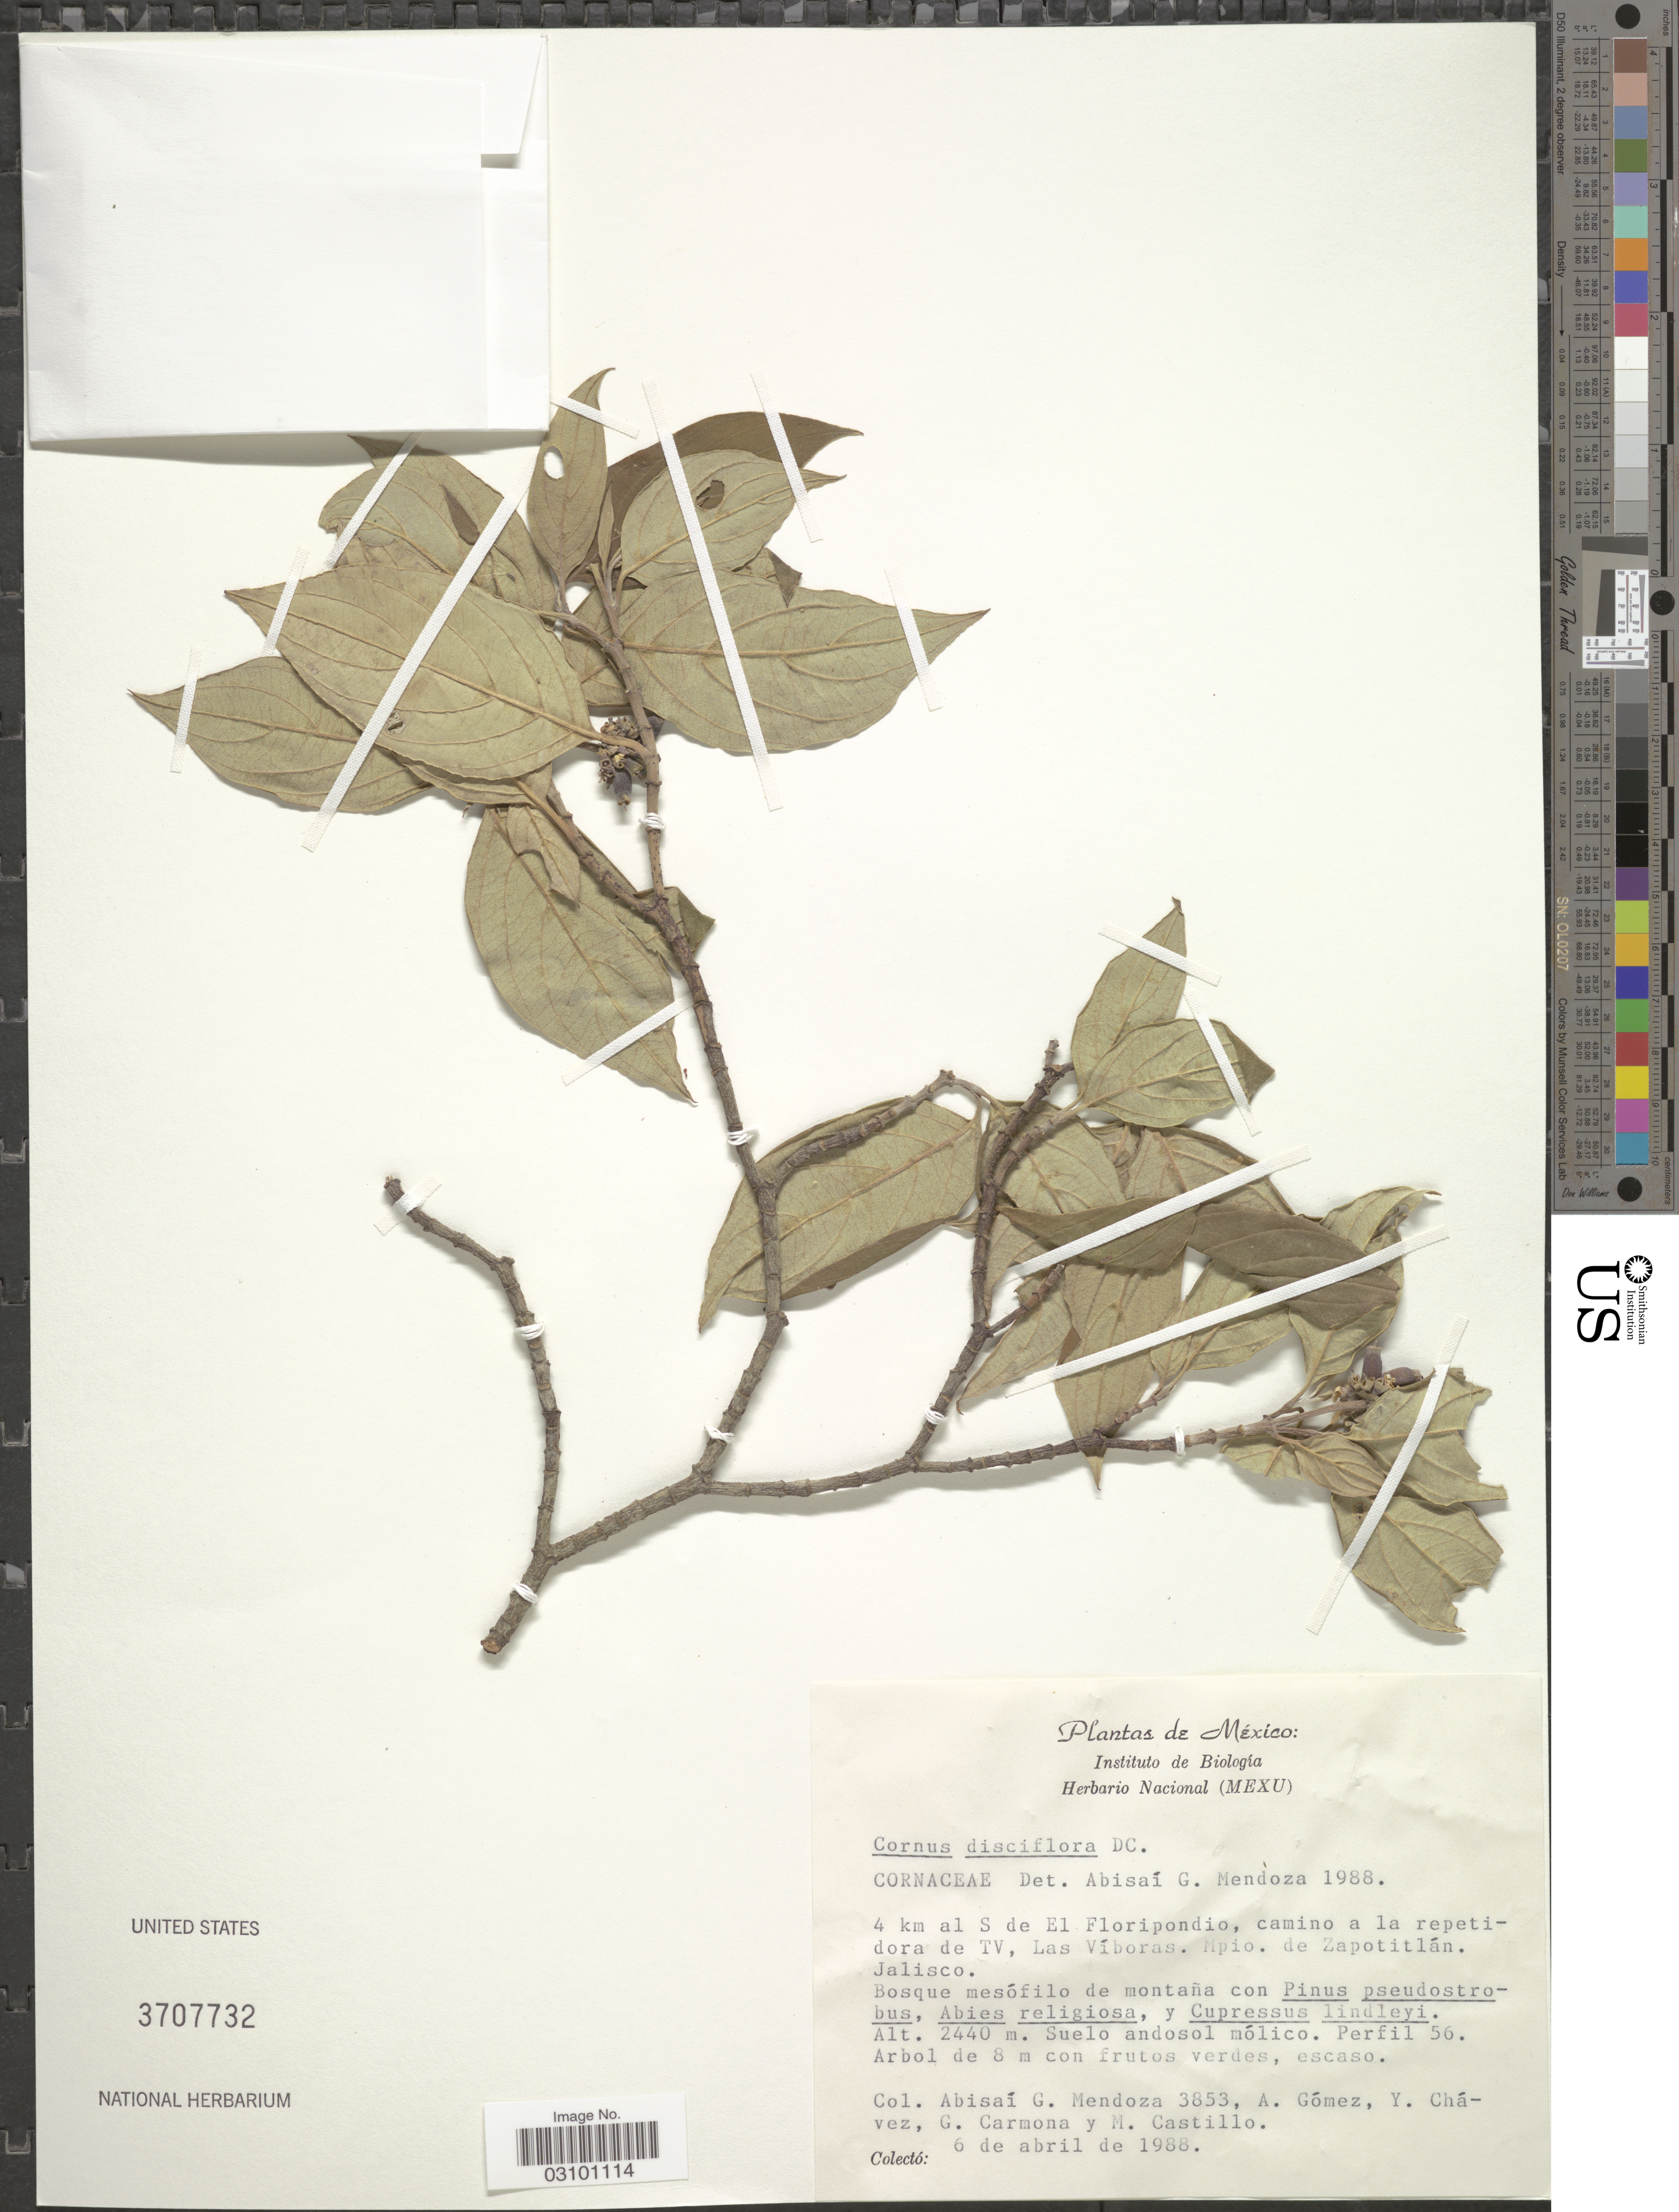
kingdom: Plantae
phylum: Tracheophyta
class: Magnoliopsida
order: Cornales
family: Cornaceae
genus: Cornus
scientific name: Cornus disciflora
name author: Moc. & Sessé ex DC.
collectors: A. García-Mendoza, A. Gómez, Y. Chávez, G. Carmona & M. Castillo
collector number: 3853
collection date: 1988-04-06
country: Mexico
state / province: Jalisco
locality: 4 km al S de El Floripondio, camino a la repetidora de TV, Las Víboras. Mpio. de Zapotitlán.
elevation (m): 2440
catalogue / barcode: US 3707732